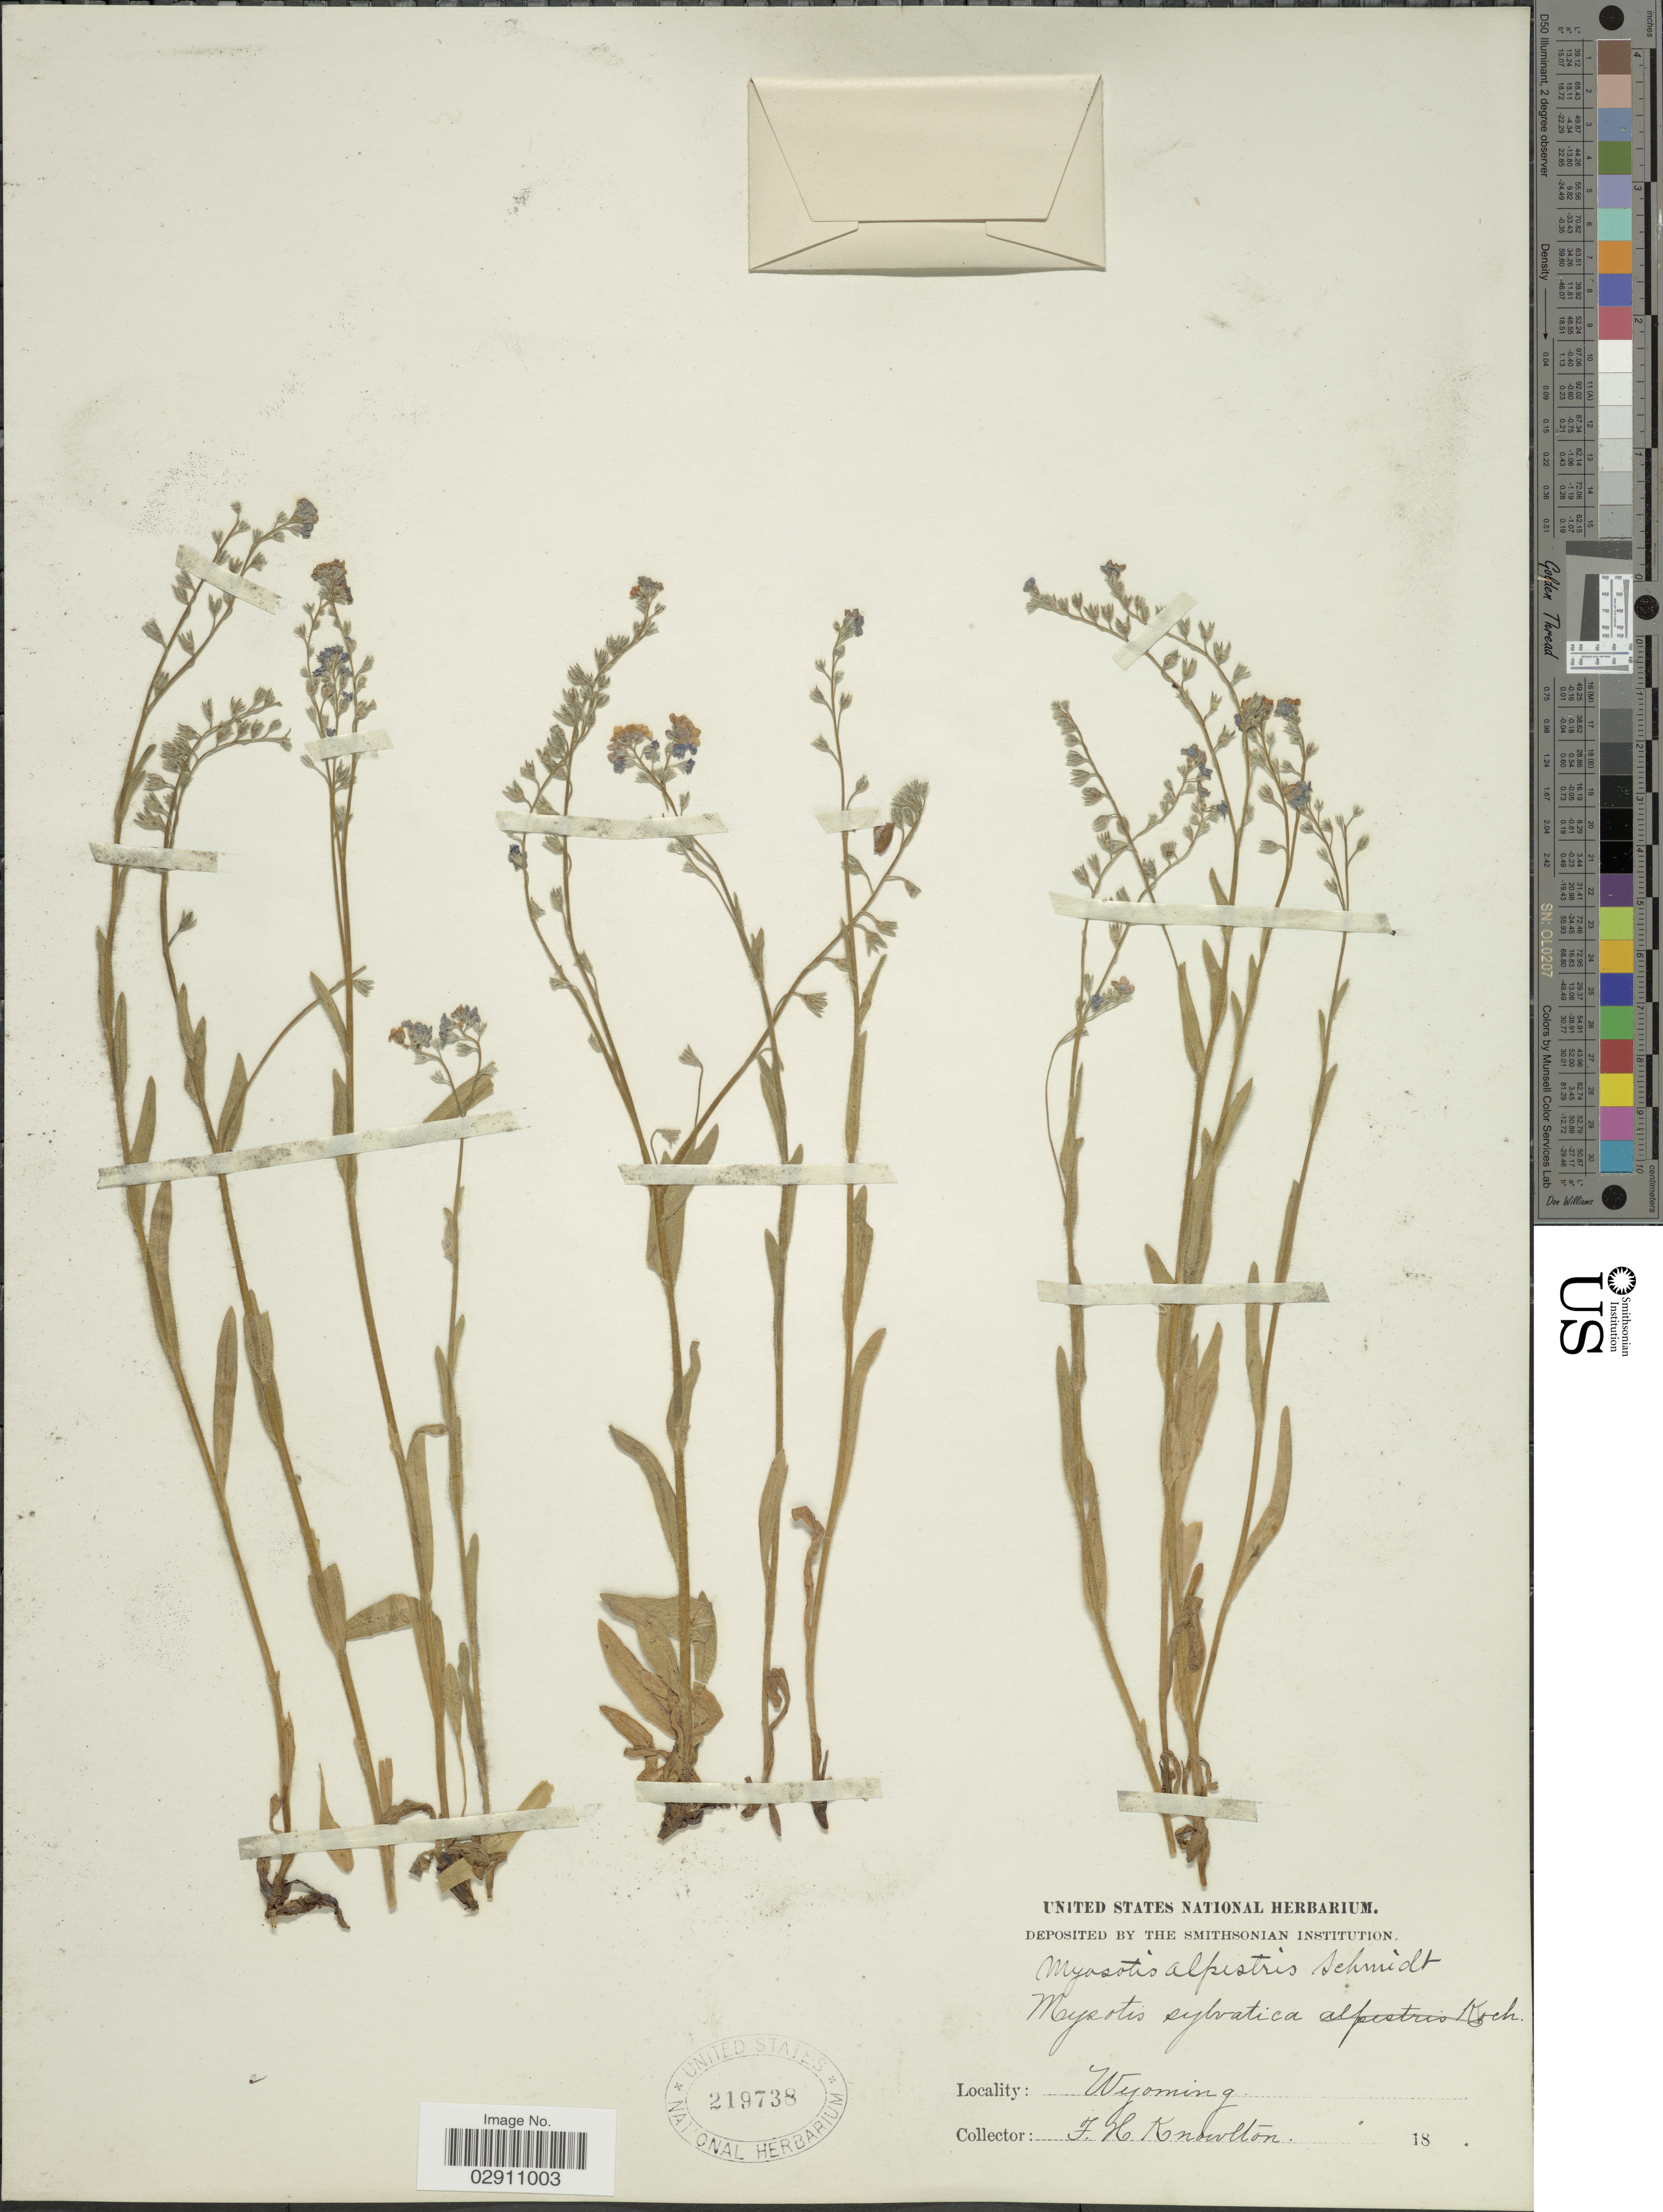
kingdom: Plantae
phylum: Tracheophyta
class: Magnoliopsida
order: Boraginales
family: Boraginaceae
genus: Myosotis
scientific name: Myosotis alpestris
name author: F.W. Schmidt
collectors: F. H. Knowlton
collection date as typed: Transcribed d/m/y: //18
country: United States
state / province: Wyoming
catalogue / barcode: US 219738